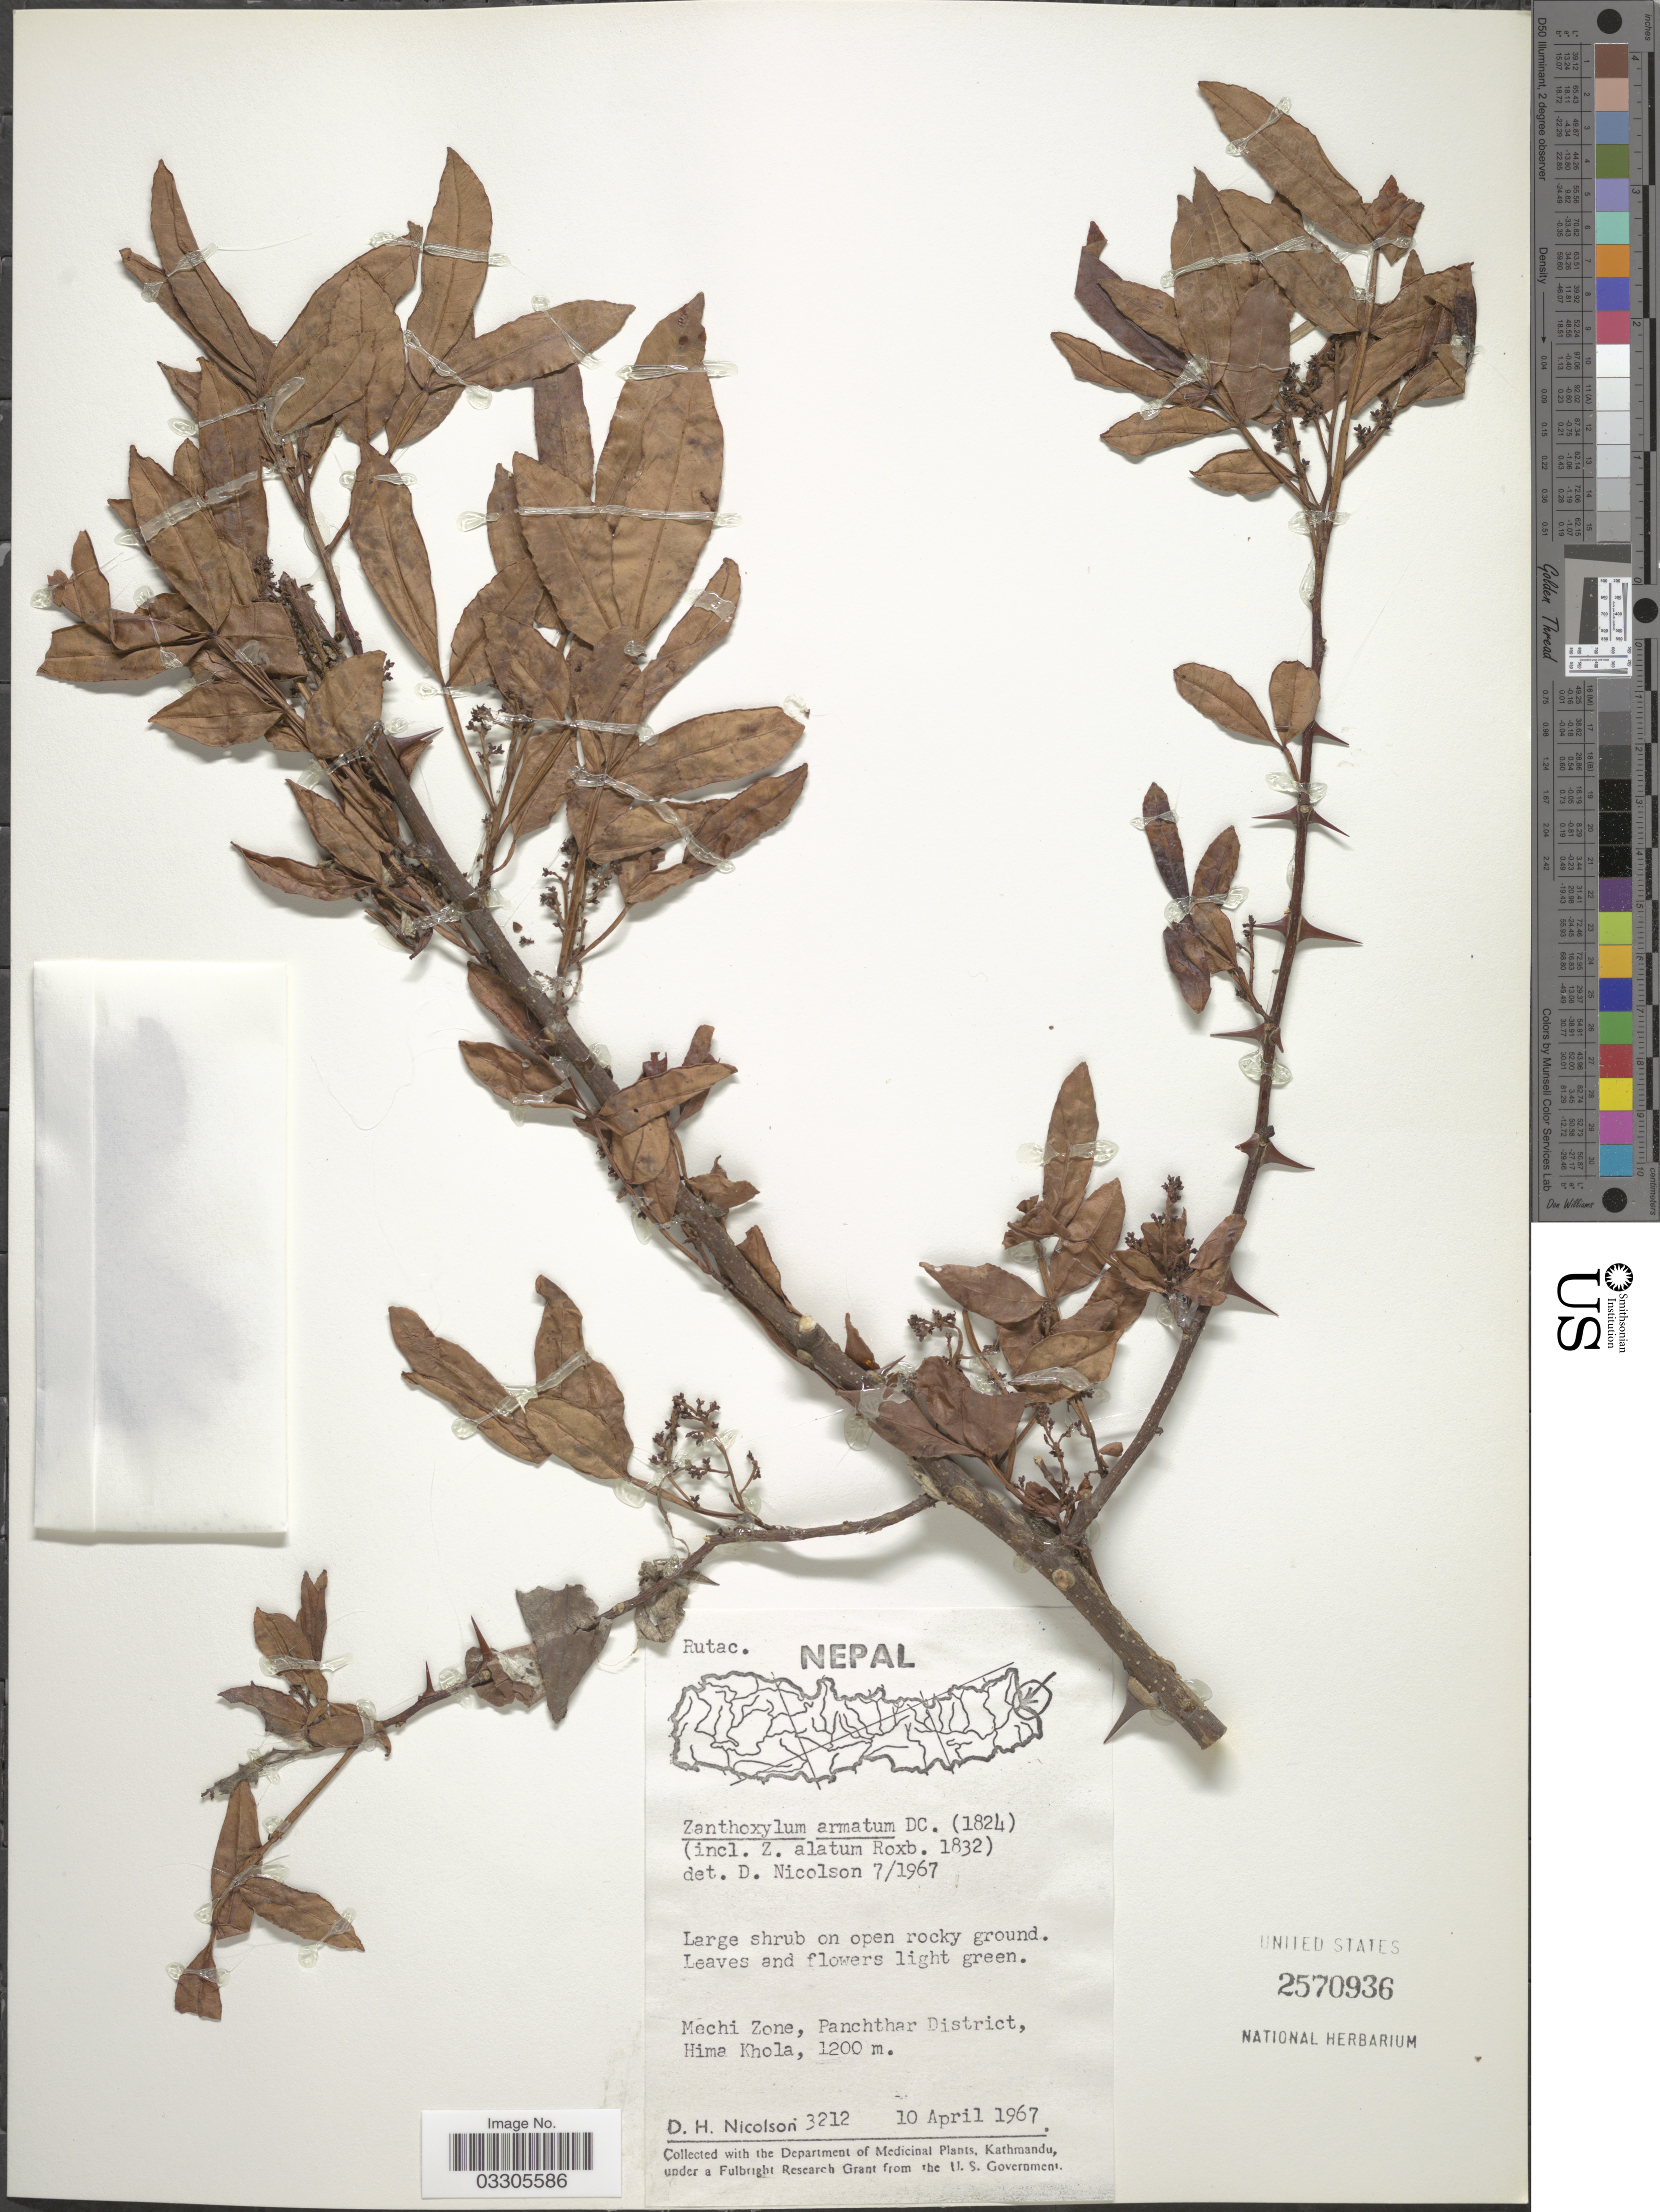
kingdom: Plantae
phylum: Tracheophyta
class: Magnoliopsida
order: Sapindales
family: Rutaceae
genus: Zanthoxylum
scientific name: Zanthoxylum armatum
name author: DC.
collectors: D. H. Nicolson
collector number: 3212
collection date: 1967-04-10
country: Nepal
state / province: Mechi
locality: Mechi Zone, Panchthar District, Hima Khola.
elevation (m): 1200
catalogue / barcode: US 2570936